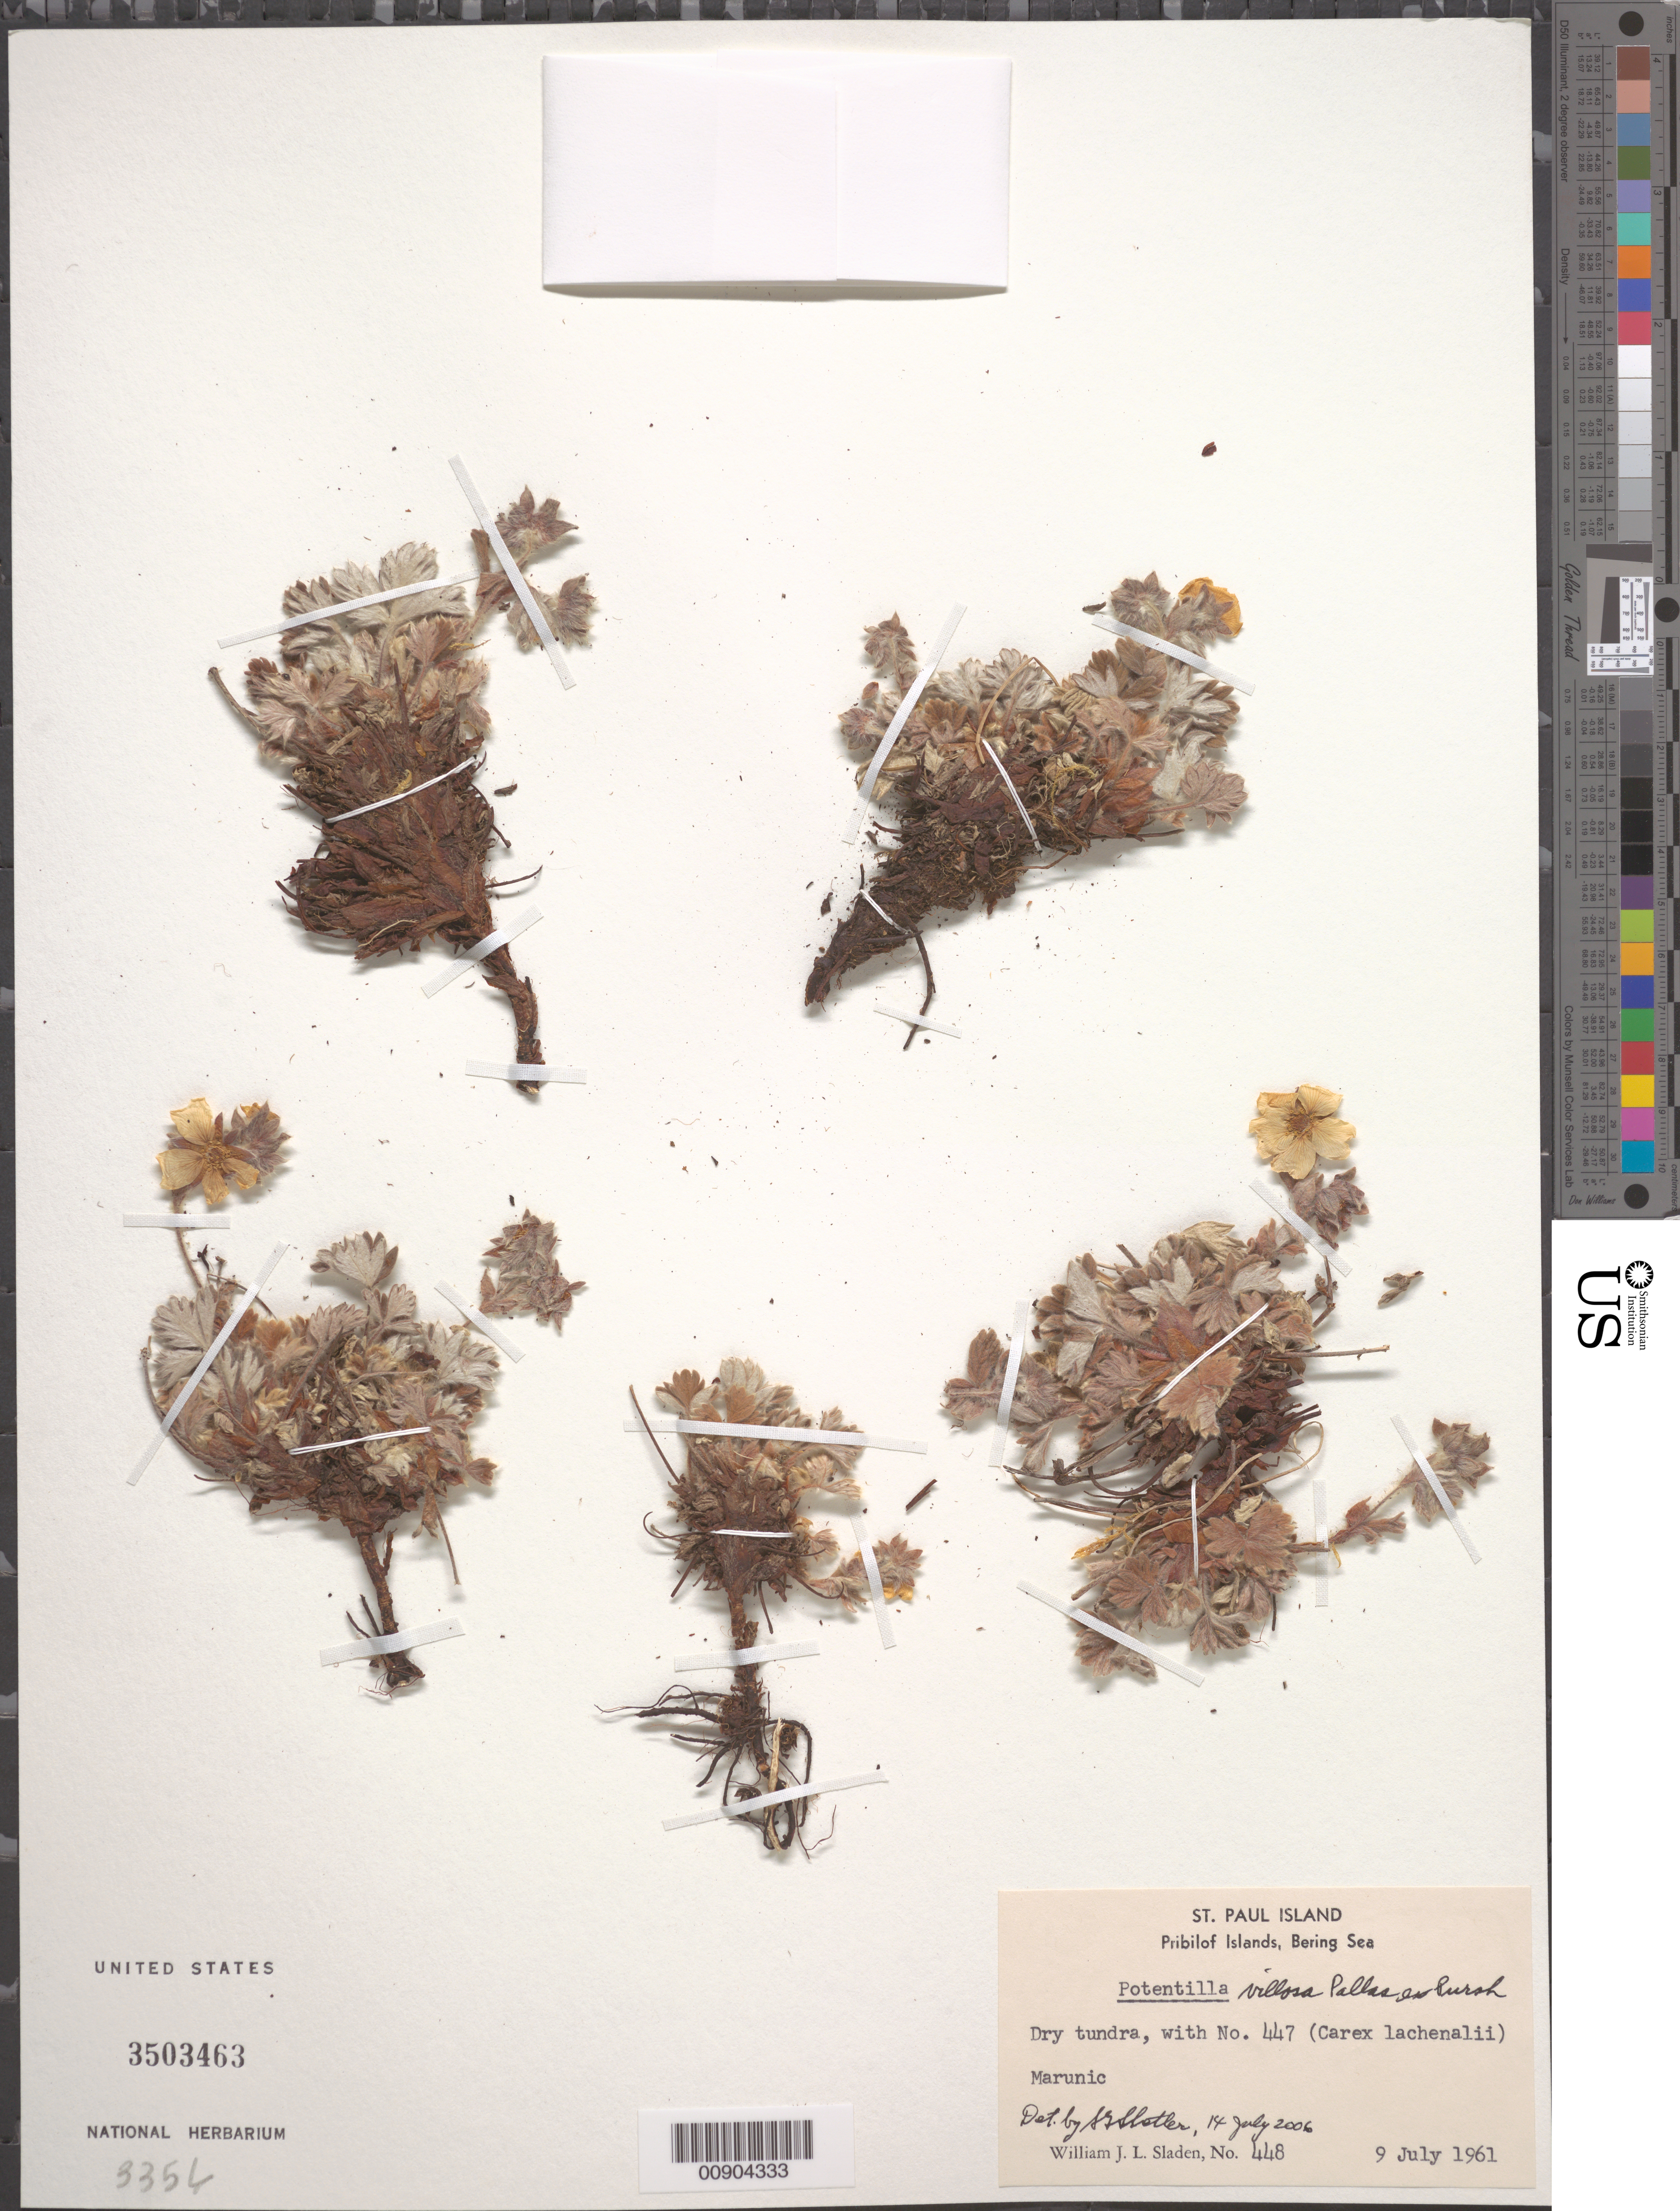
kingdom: Plantae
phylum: Tracheophyta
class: Magnoliopsida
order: Rosales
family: Rosaceae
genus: Potentilla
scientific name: Potentilla villosa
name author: Pall. ex Pursh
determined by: Shetler, Stanwyn G., (US), NMNH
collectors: W. Sladen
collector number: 448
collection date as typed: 09 Jul 1961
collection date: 1961-07-09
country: United States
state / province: Alaska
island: St. Paul Island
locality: Marunic., Bering Sea, Pribilof Islands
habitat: Dry tundra, with No. 447 (Carex glareosa).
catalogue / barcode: US 3503463